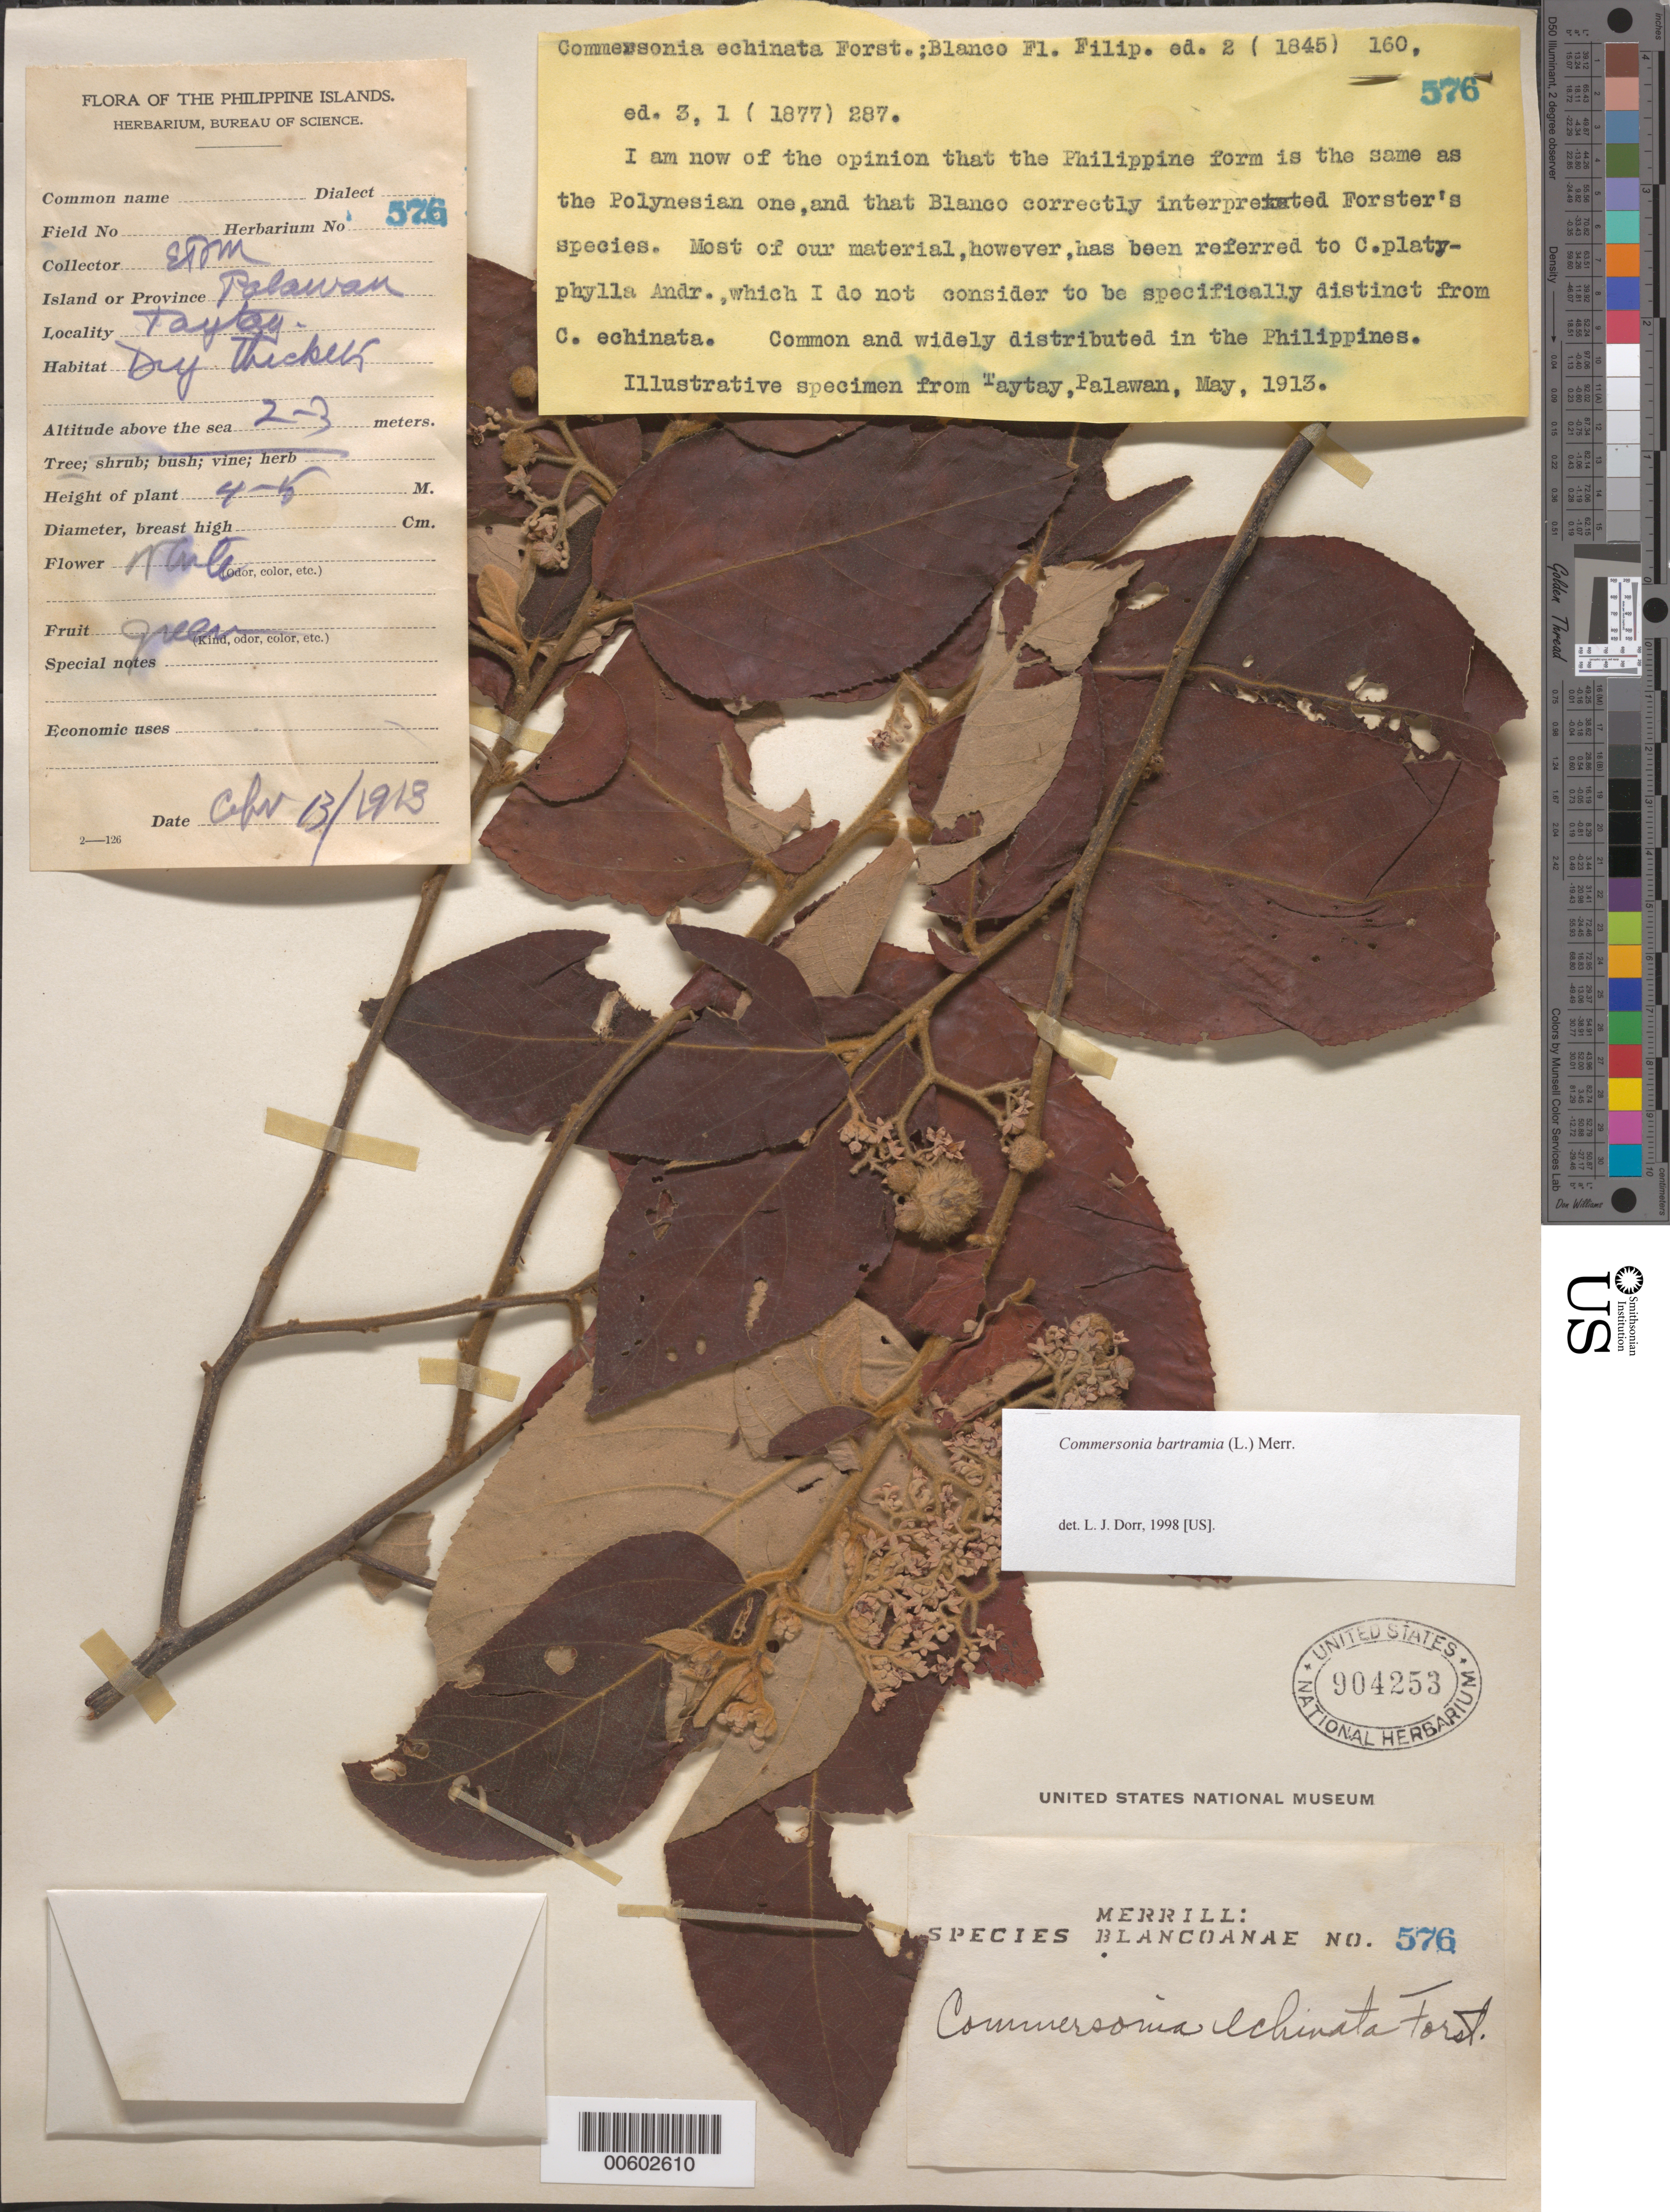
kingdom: Plantae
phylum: Tracheophyta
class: Magnoliopsida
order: Malvales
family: Malvaceae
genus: Commersonia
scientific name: Commersonia bartramia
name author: (L.) Merr.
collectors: E. D. Merrill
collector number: Sp. Blancoan. 0576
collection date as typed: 13 --- 1913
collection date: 1913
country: Philippines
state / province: Mimaropa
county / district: Palawan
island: Palawan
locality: Taytay [These are WWW coords. for Taytay]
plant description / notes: US, A, GH, MO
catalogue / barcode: US 904253